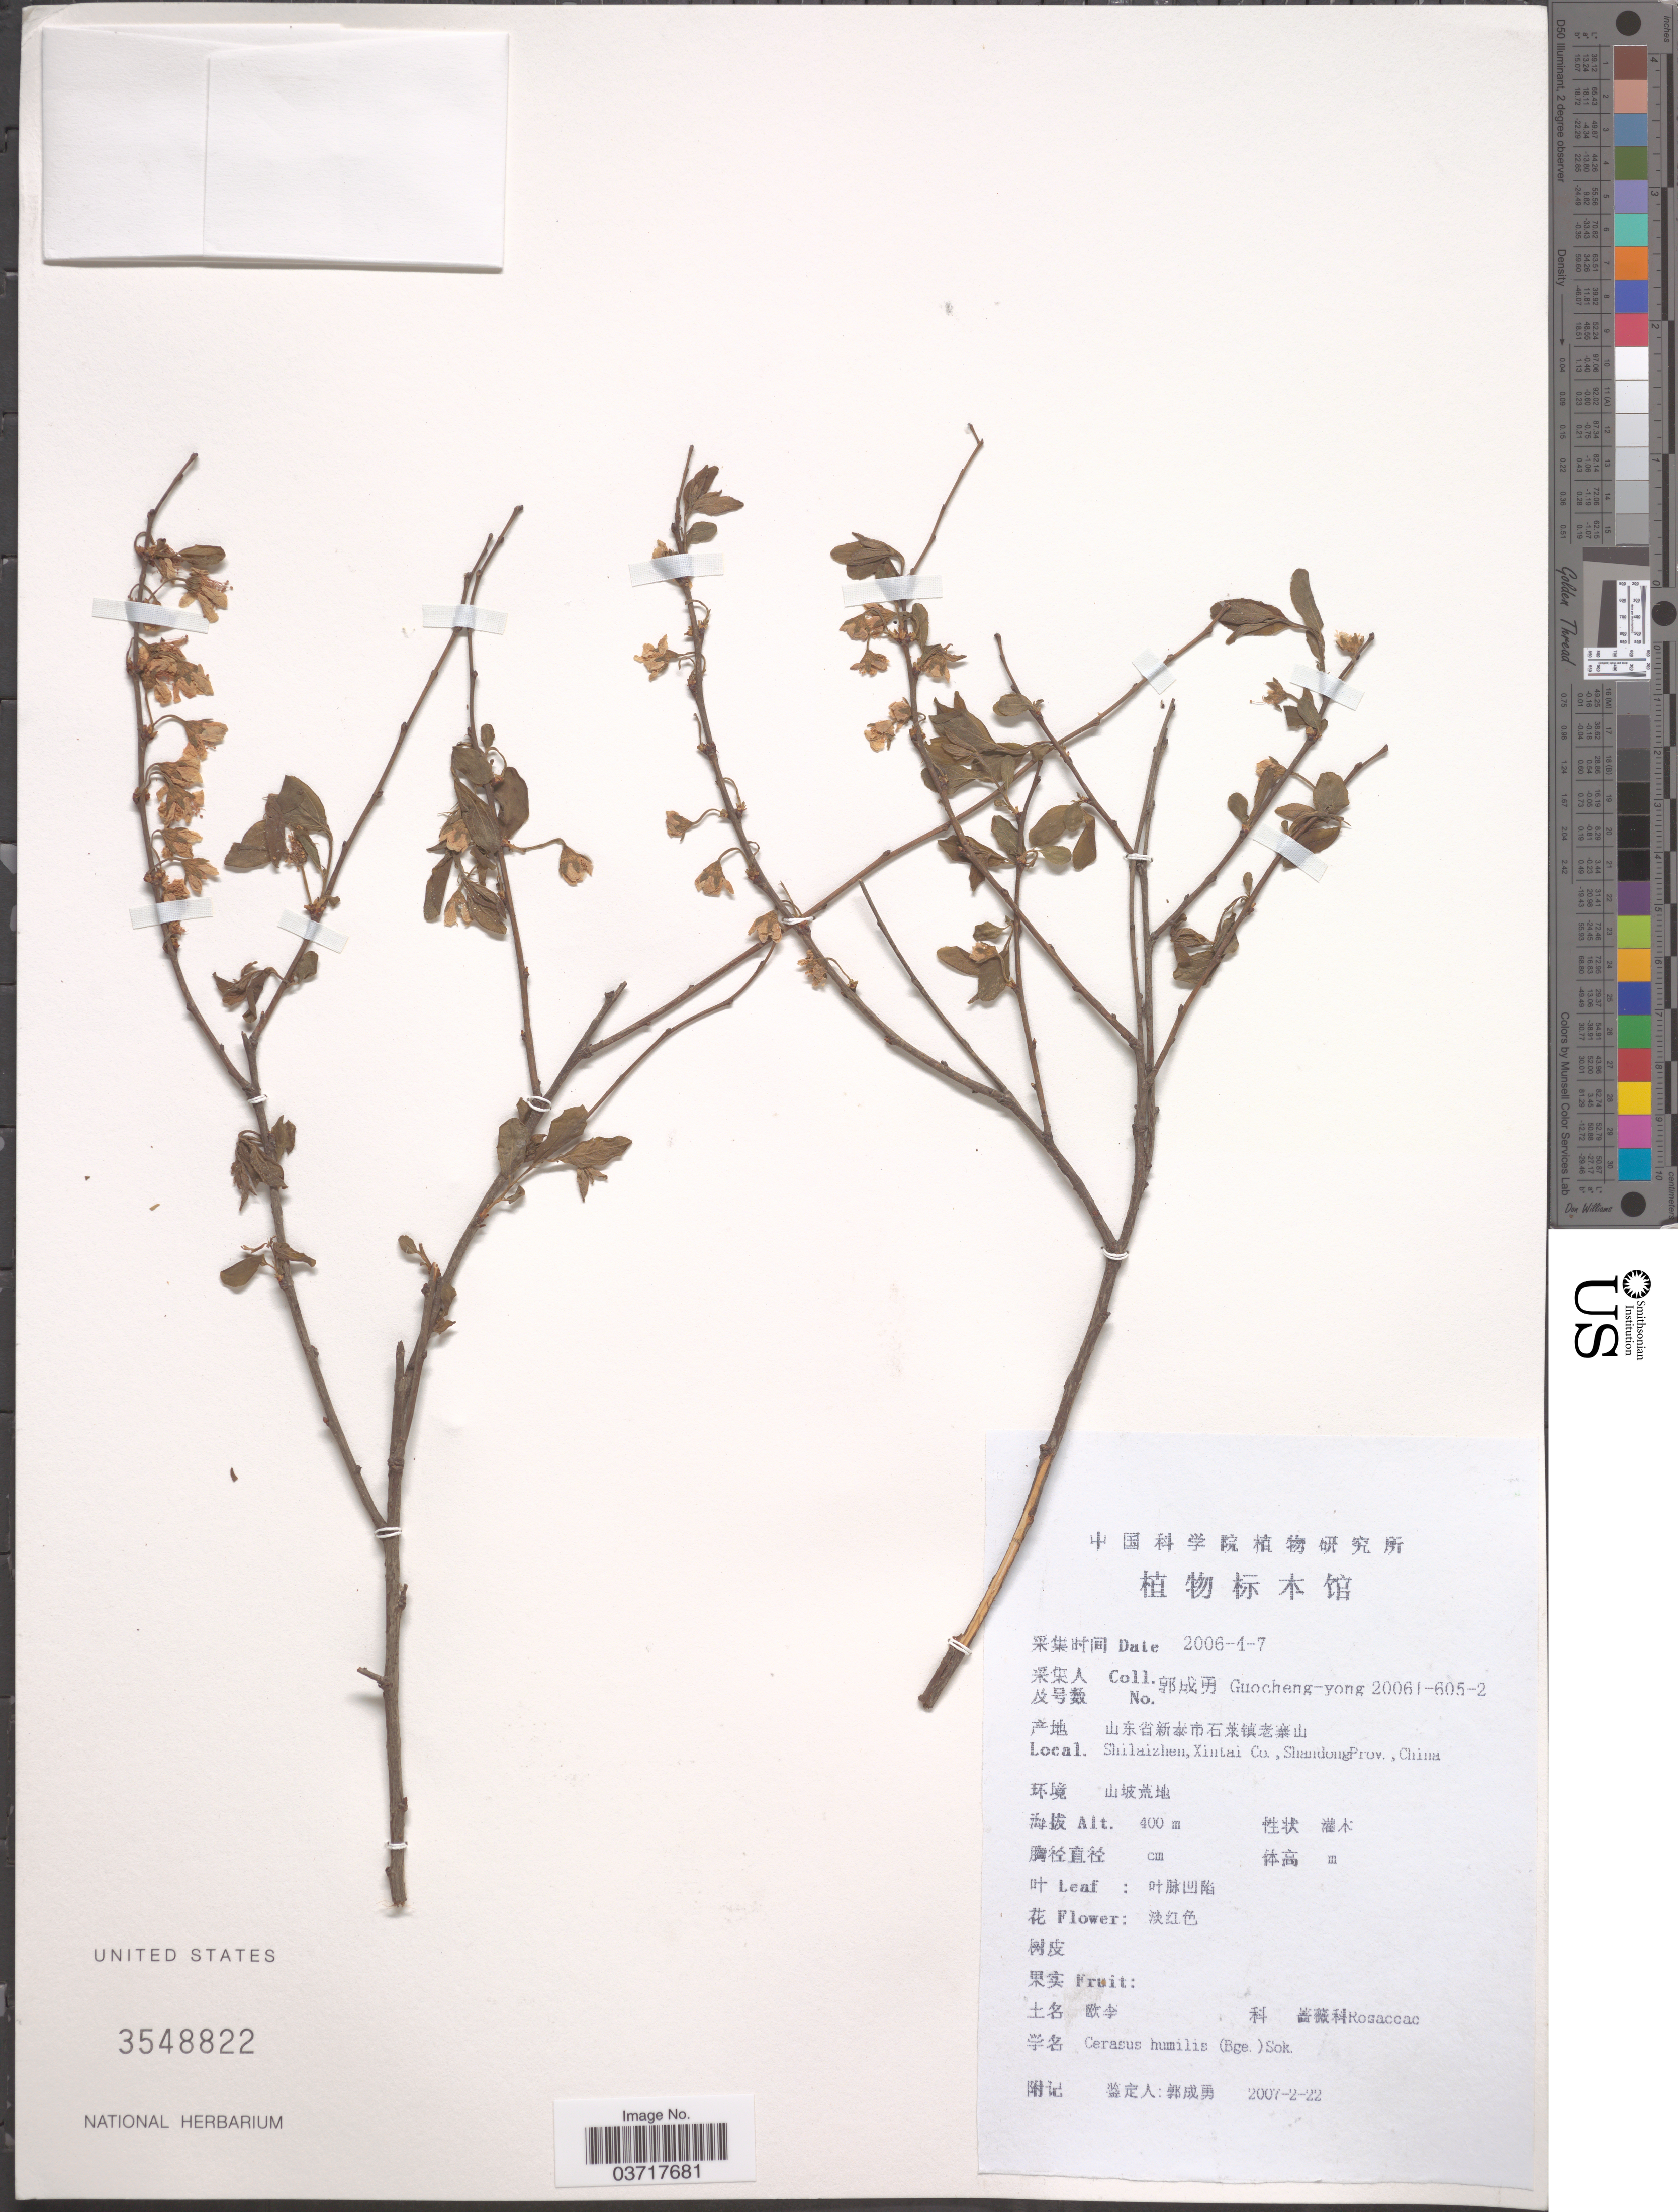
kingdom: Plantae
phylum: Tracheophyta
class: Magnoliopsida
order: Rosales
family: Rosaceae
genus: Prunus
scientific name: Prunus humilis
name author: Bunge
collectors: Guo cheng-yong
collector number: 20061-605-2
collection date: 2006-01-07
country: China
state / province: Shandong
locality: Shilaizhen, Xintai Co.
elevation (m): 400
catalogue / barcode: US 3548822